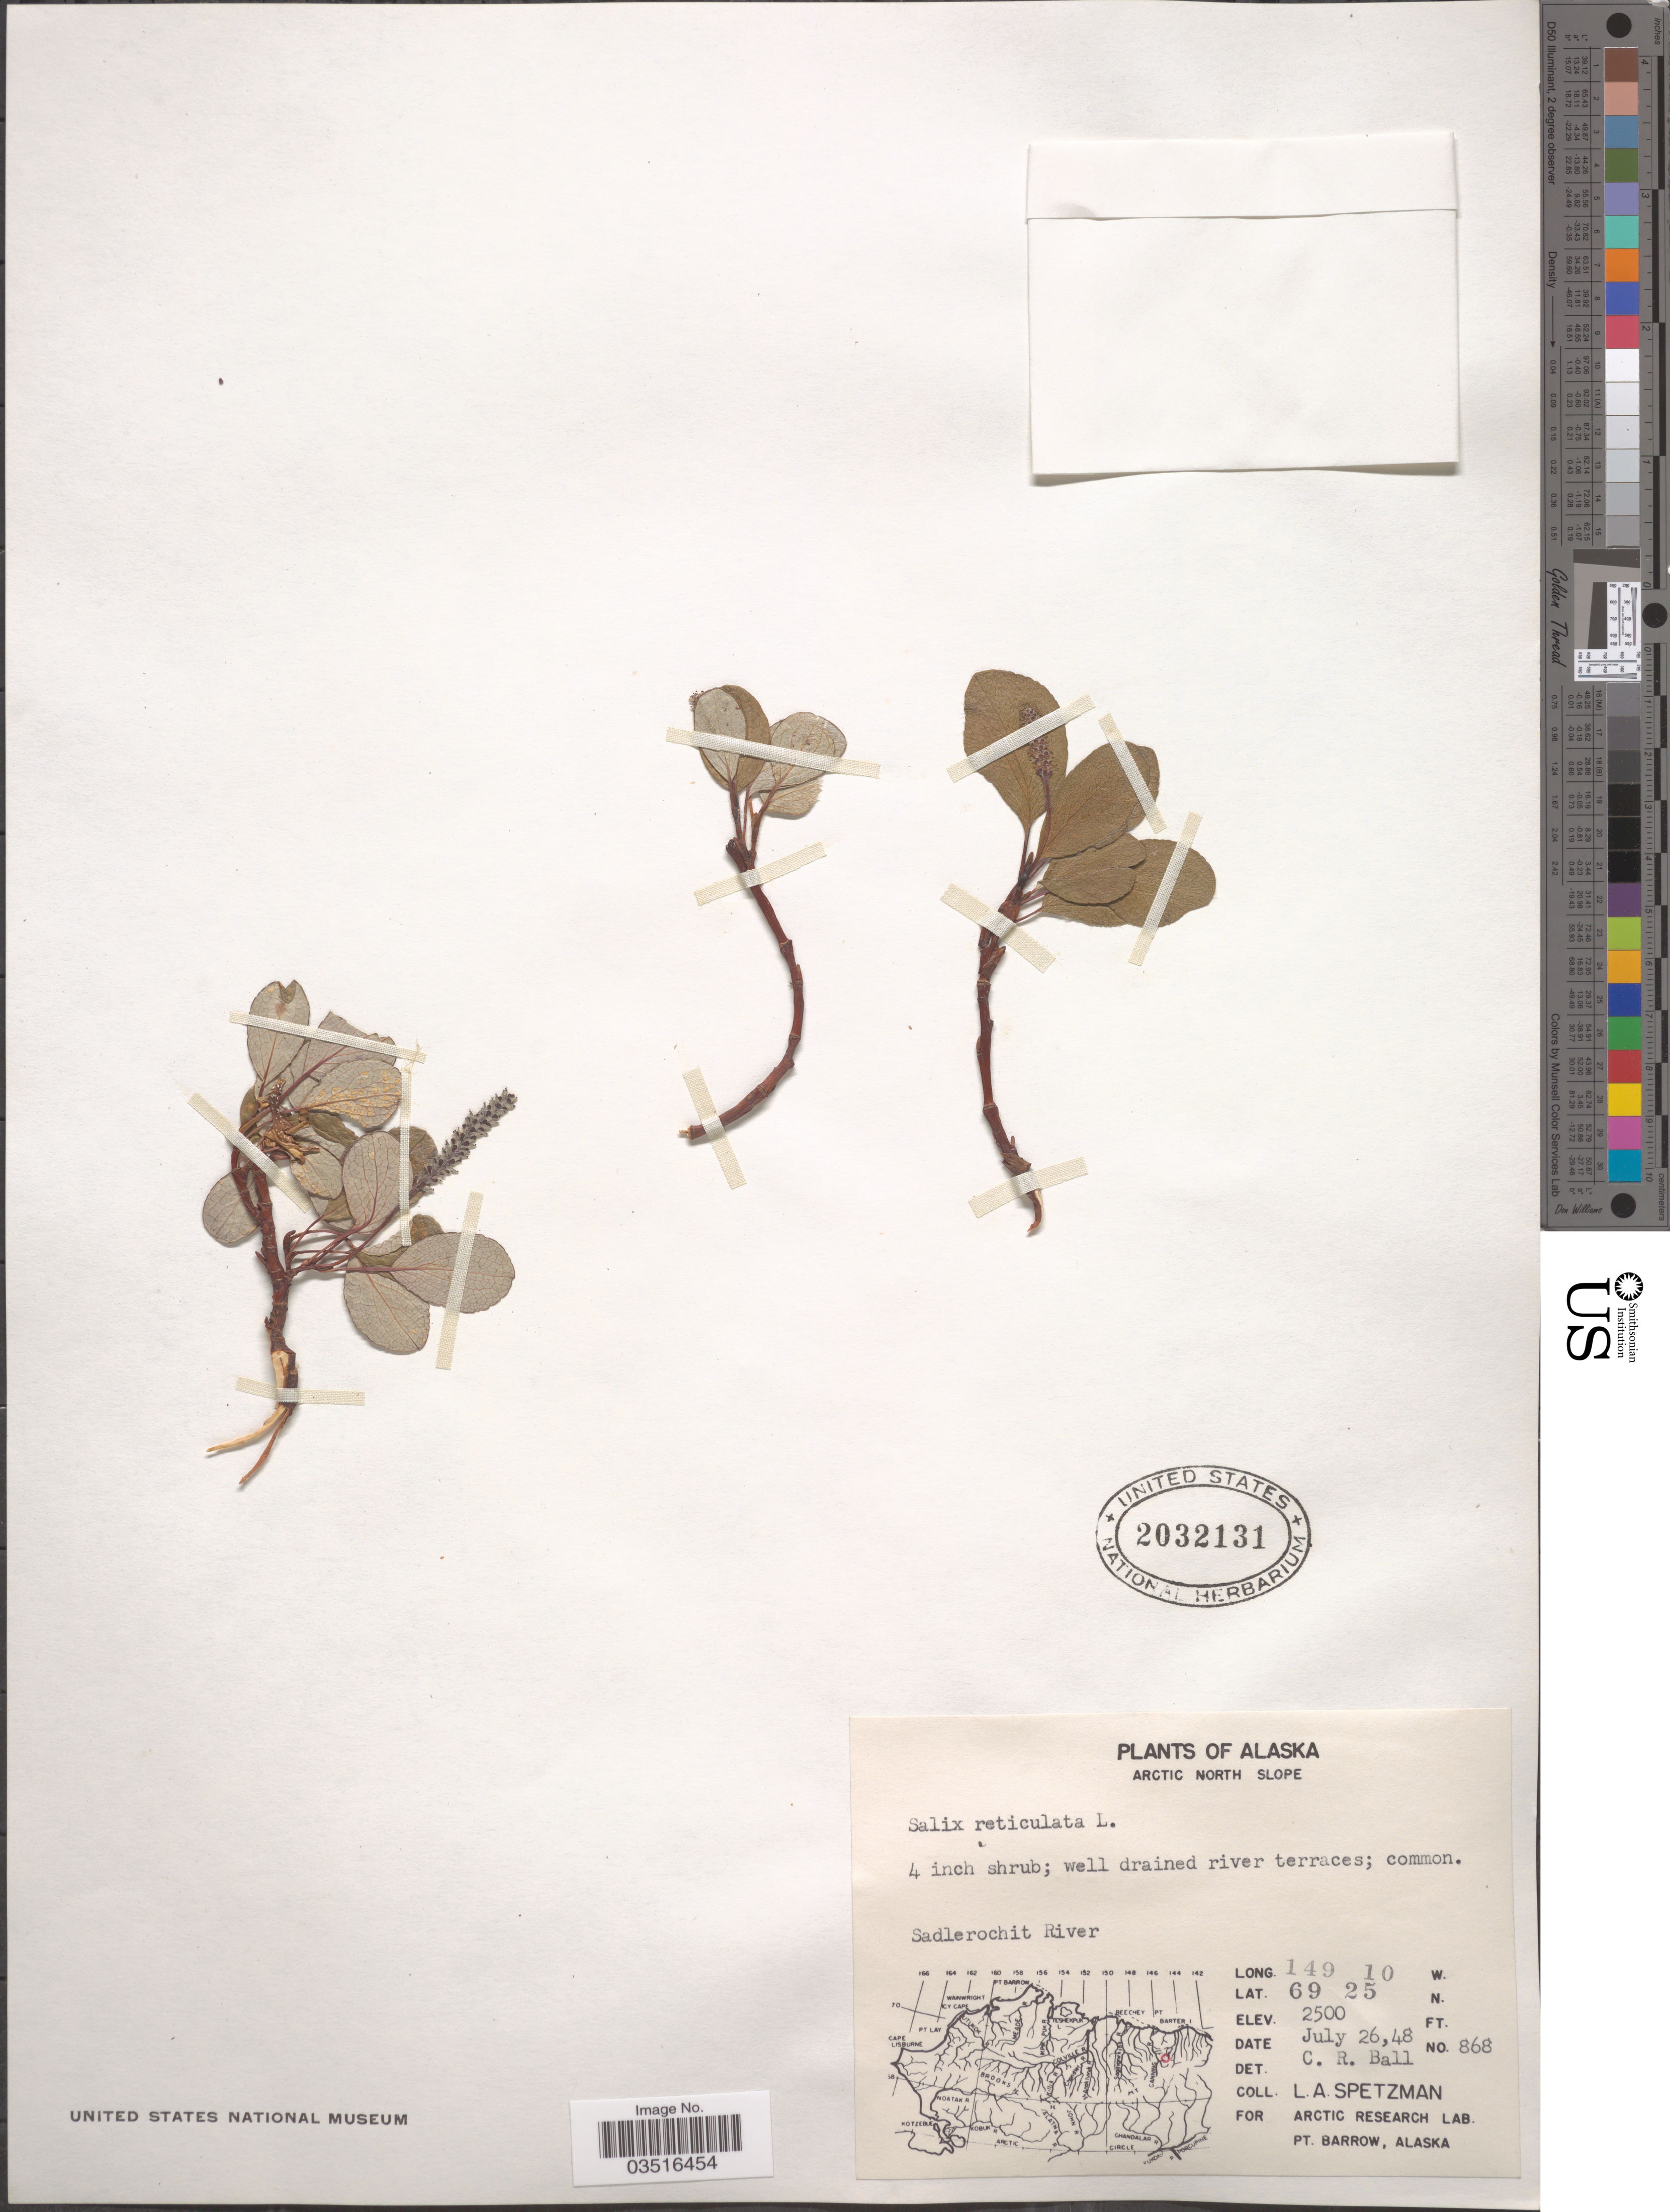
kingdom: Plantae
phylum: Tracheophyta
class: Magnoliopsida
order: Malpighiales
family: Salicaceae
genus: Salix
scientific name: Salix reticulata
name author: L.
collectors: L. Spetzman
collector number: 868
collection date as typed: Transcribed d/m/y: 26/7/48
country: United States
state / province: Alaska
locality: Arctic North Slope. Sadlerochit River.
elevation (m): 762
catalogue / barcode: US 2032131